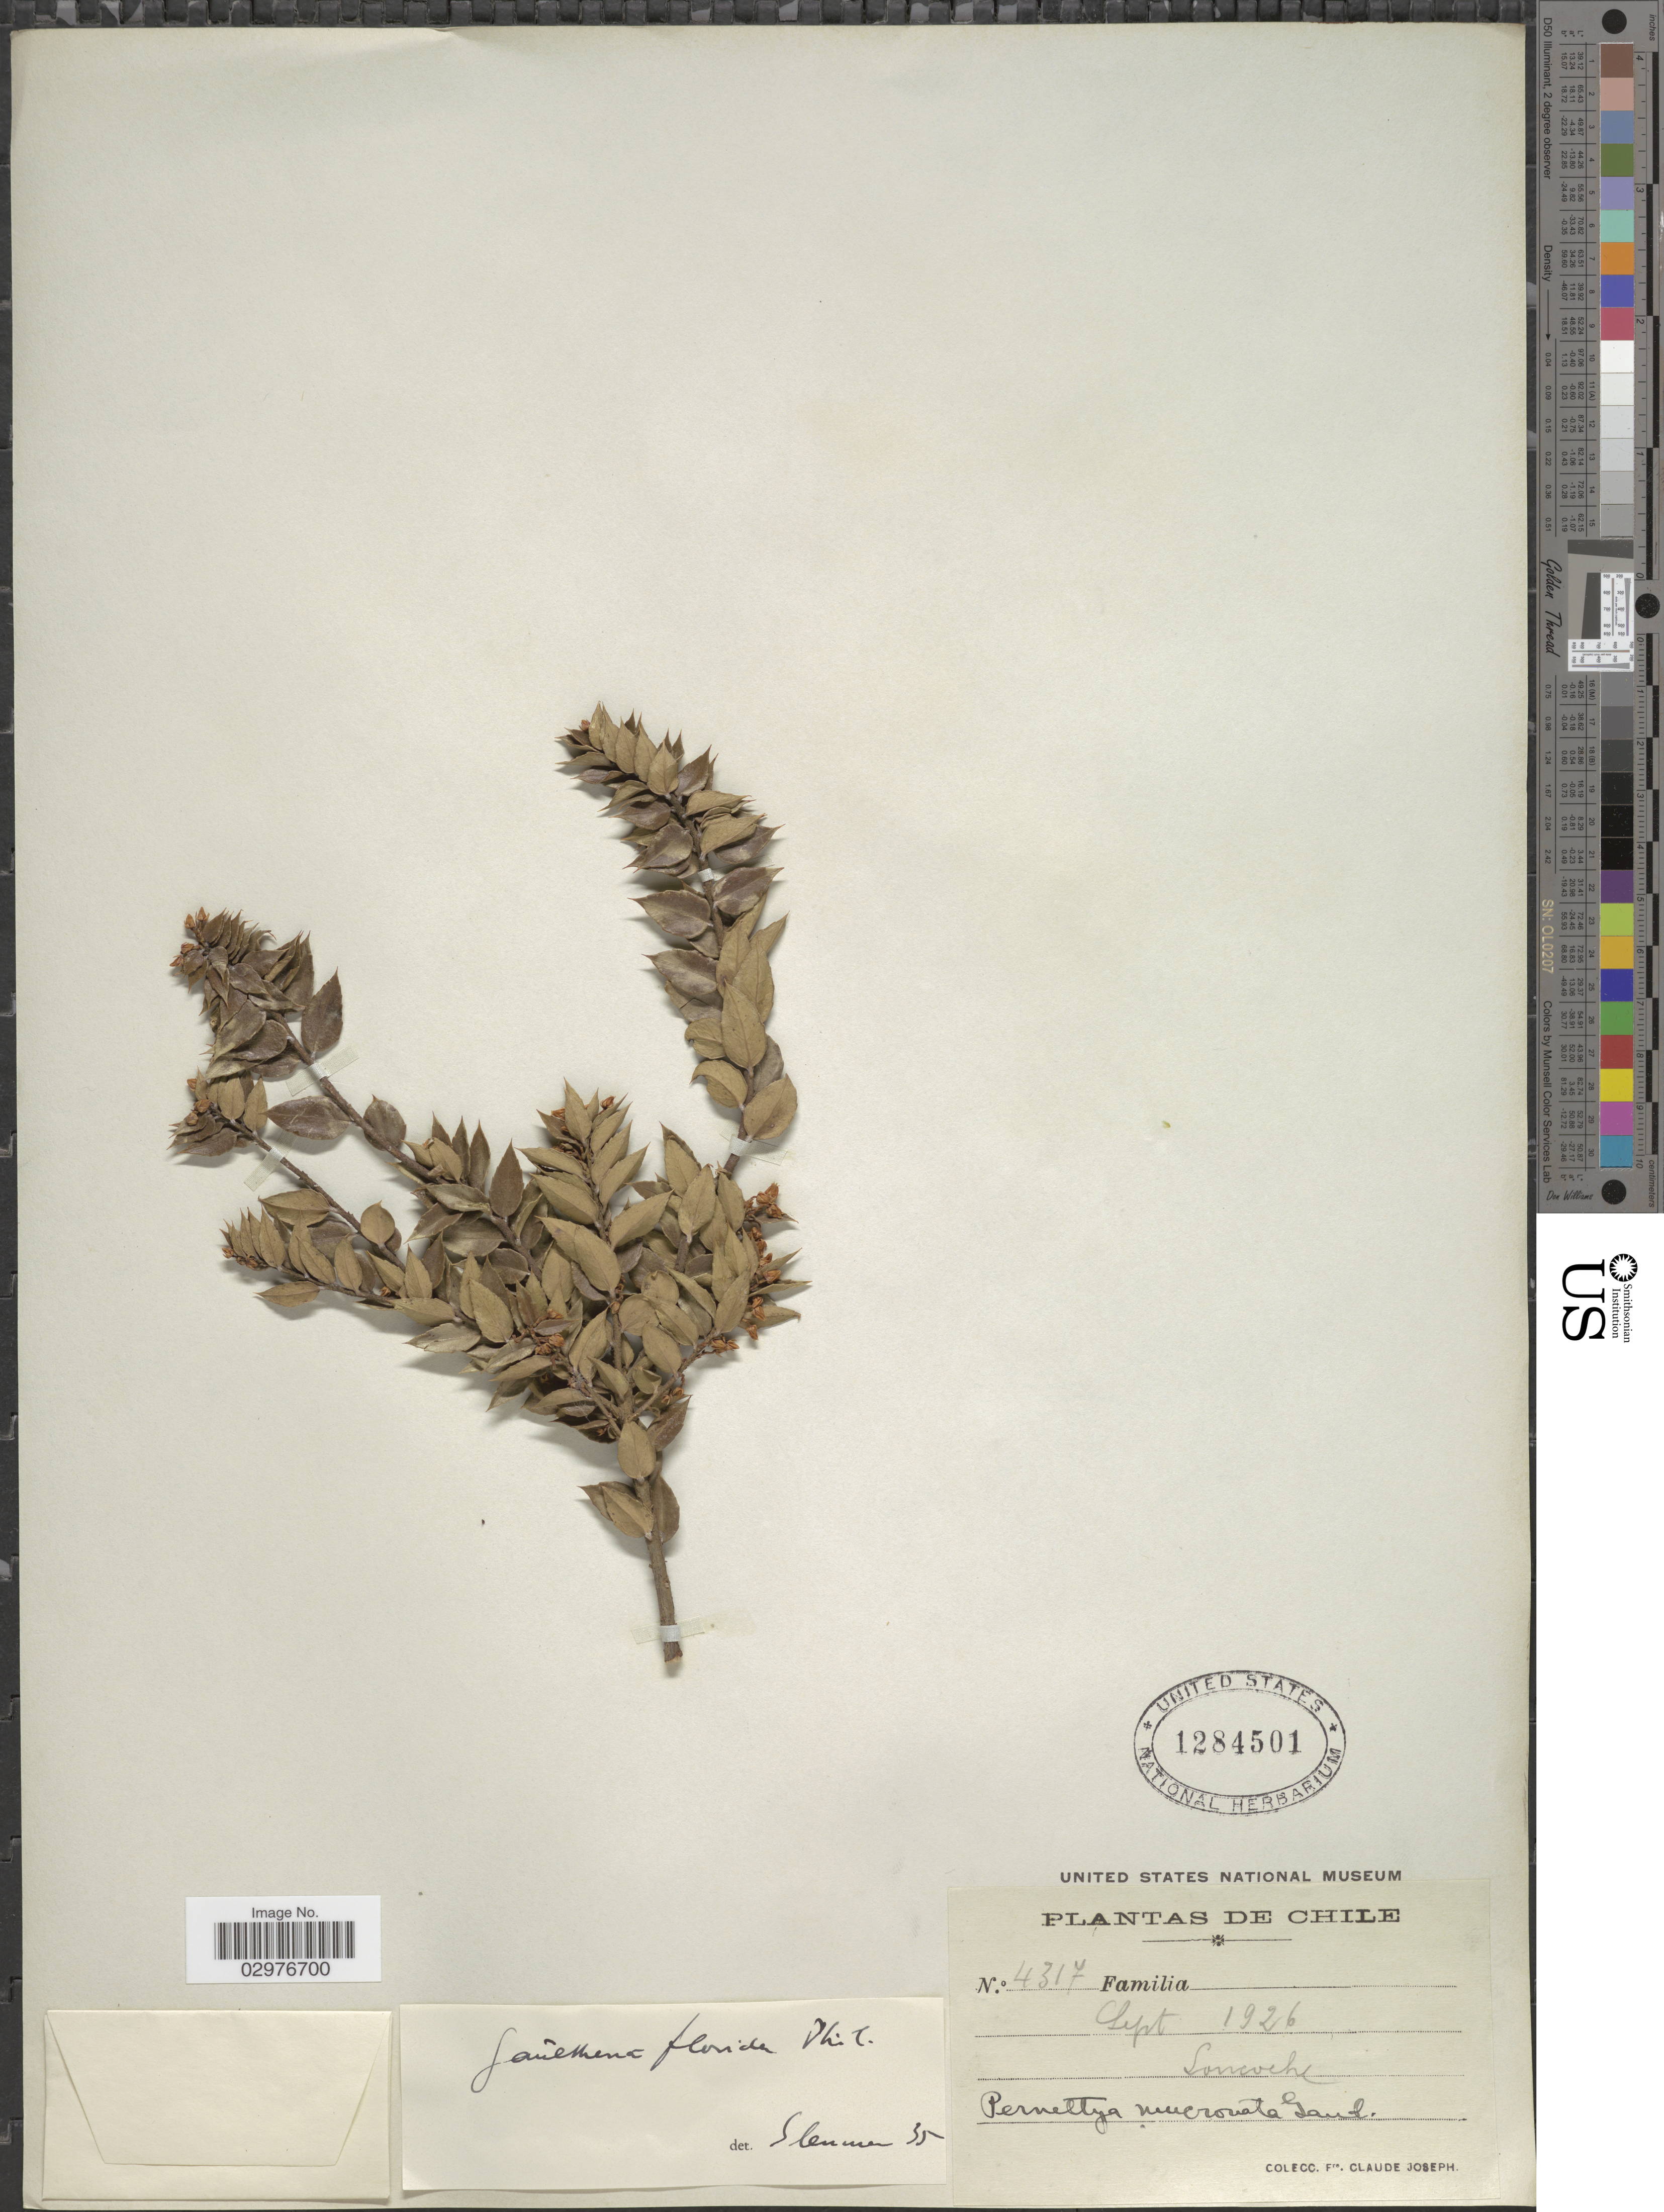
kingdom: Plantae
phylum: Tracheophyta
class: Magnoliopsida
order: Ericales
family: Ericaceae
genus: Gaultheria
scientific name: Gaultheria phillyreifolia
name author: (Pers.) Sleumer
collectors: Bro. Claude-Joseph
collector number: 4317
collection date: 1926-09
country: Chile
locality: Loncoche.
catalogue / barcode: US 1284501